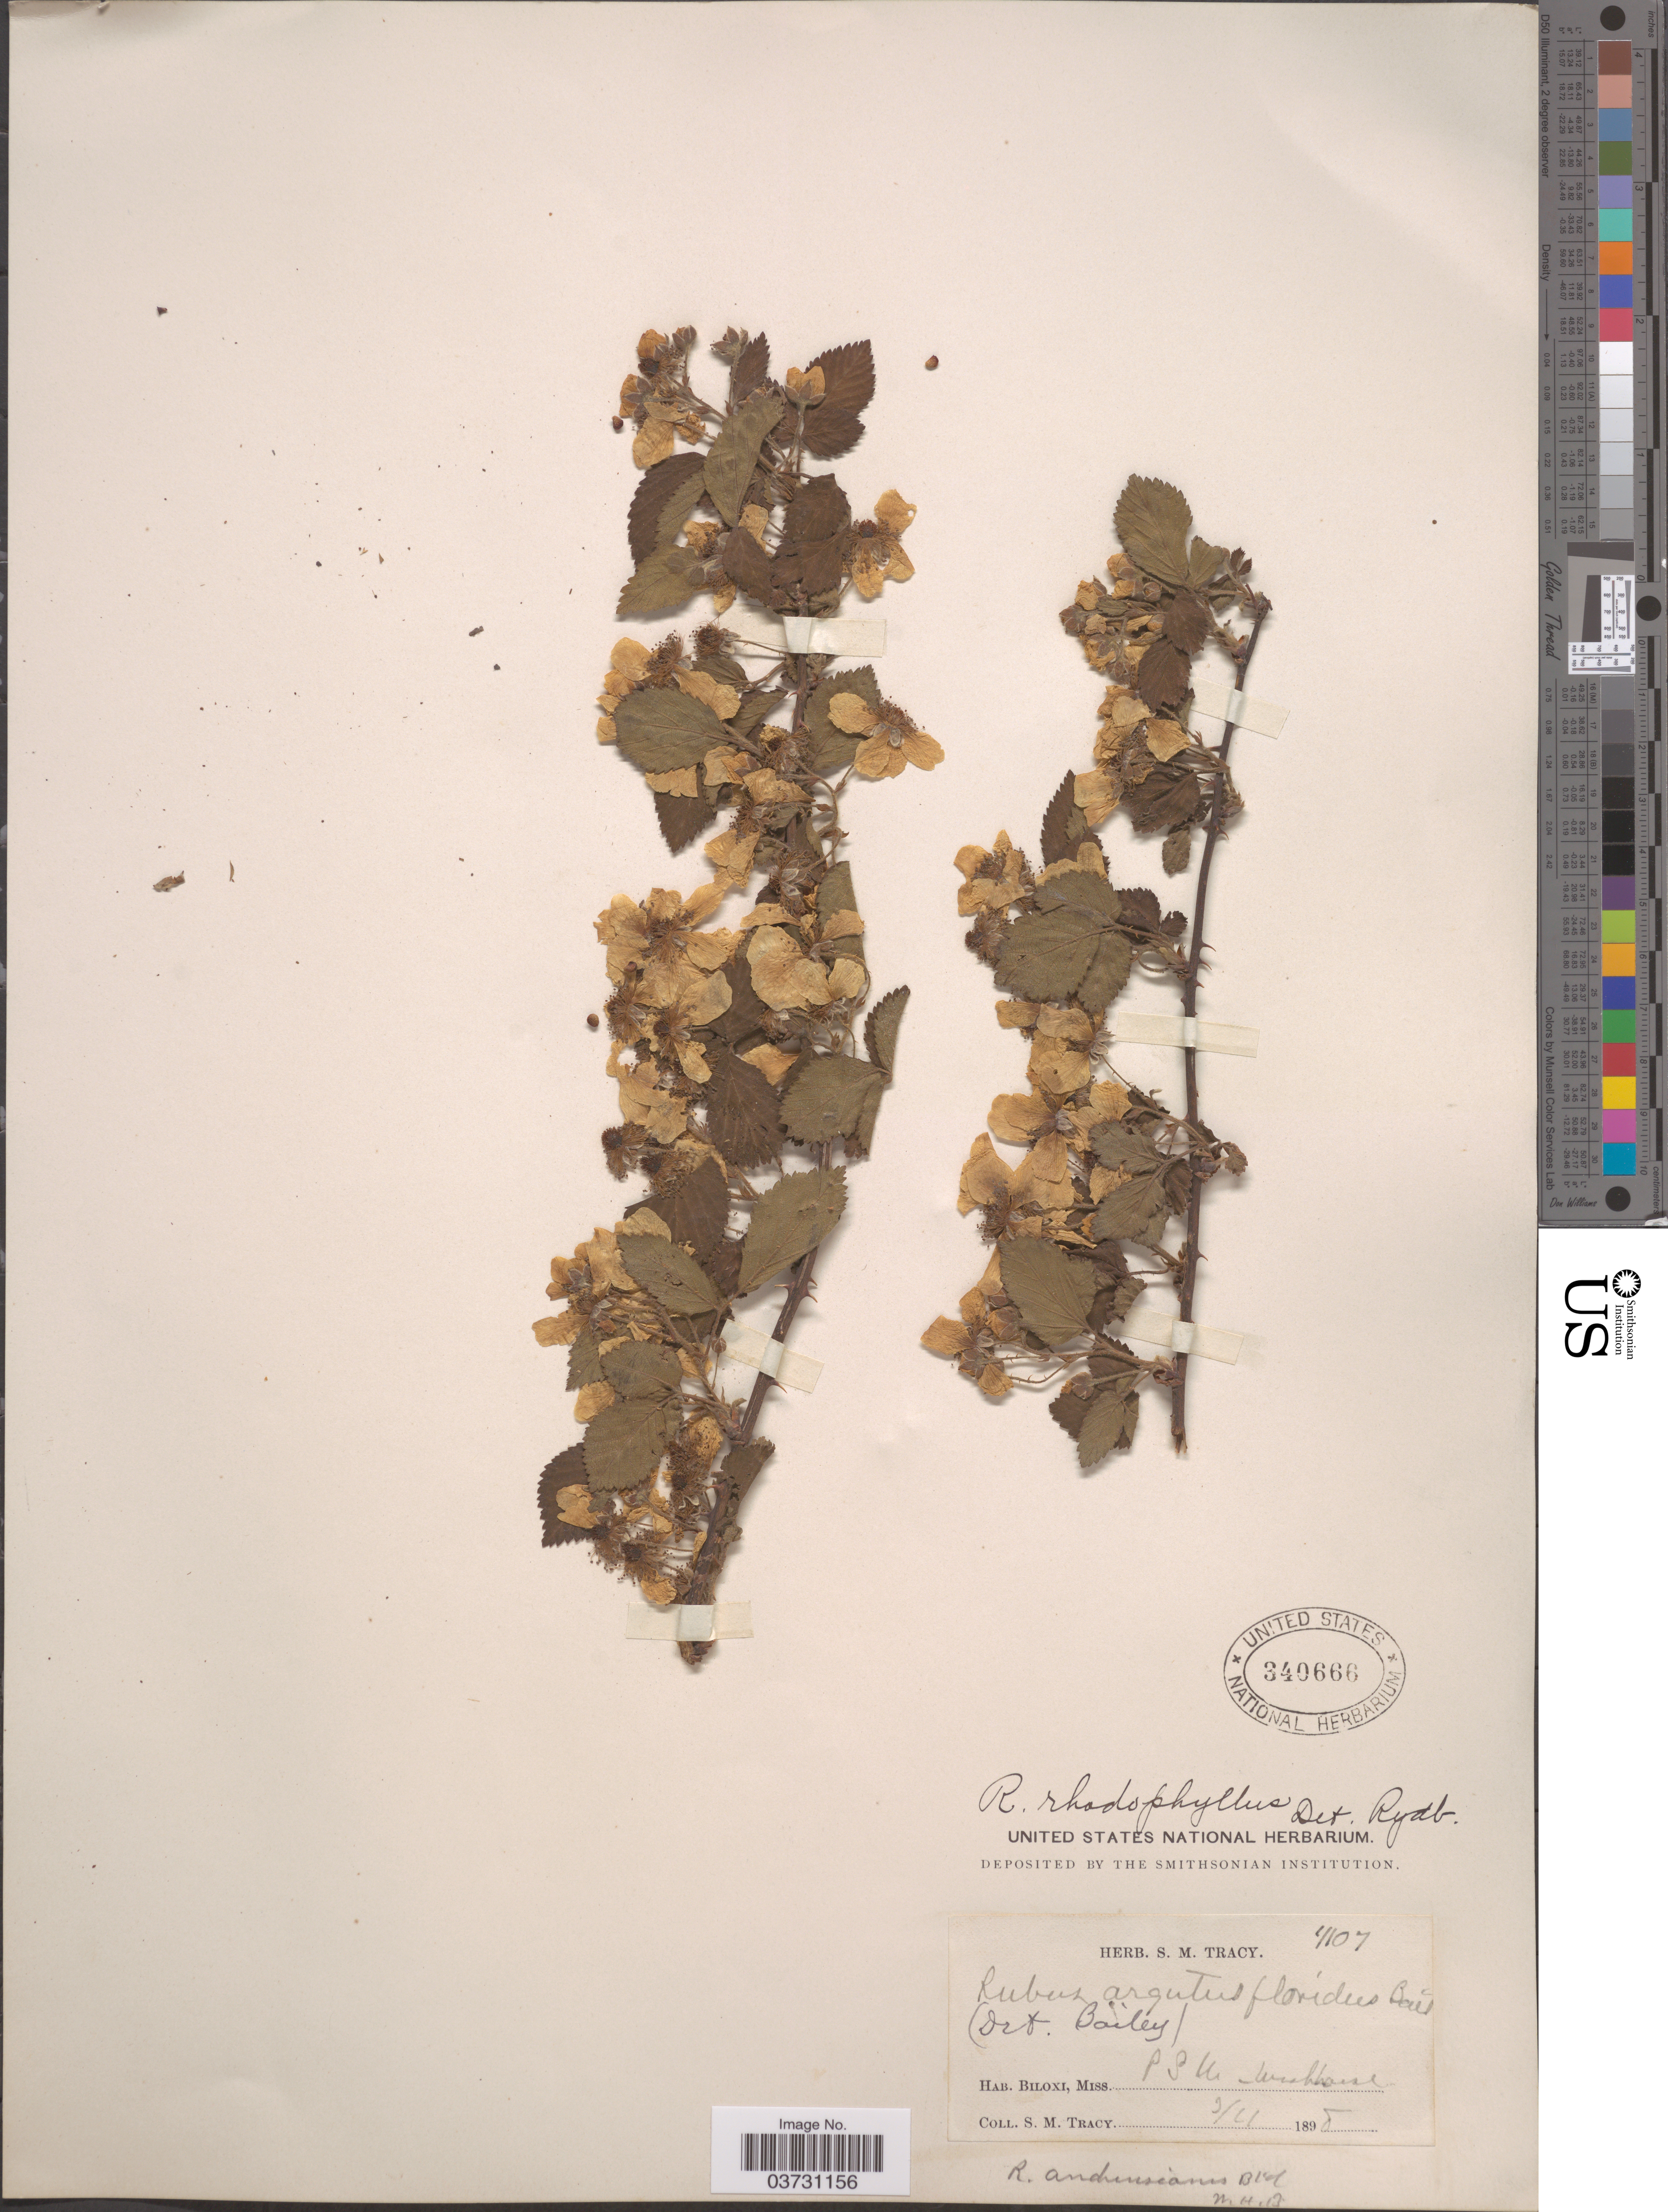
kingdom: Plantae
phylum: Tracheophyta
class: Magnoliopsida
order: Rosales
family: Rosaceae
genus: Rubus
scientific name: Rubus rhodophyllus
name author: Rydb.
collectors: S. M. Tracy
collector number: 4107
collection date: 1895-03-04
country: United States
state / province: Mississippi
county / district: Harrison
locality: Biloxi. P. S. U. washhouse.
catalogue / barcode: US 340666